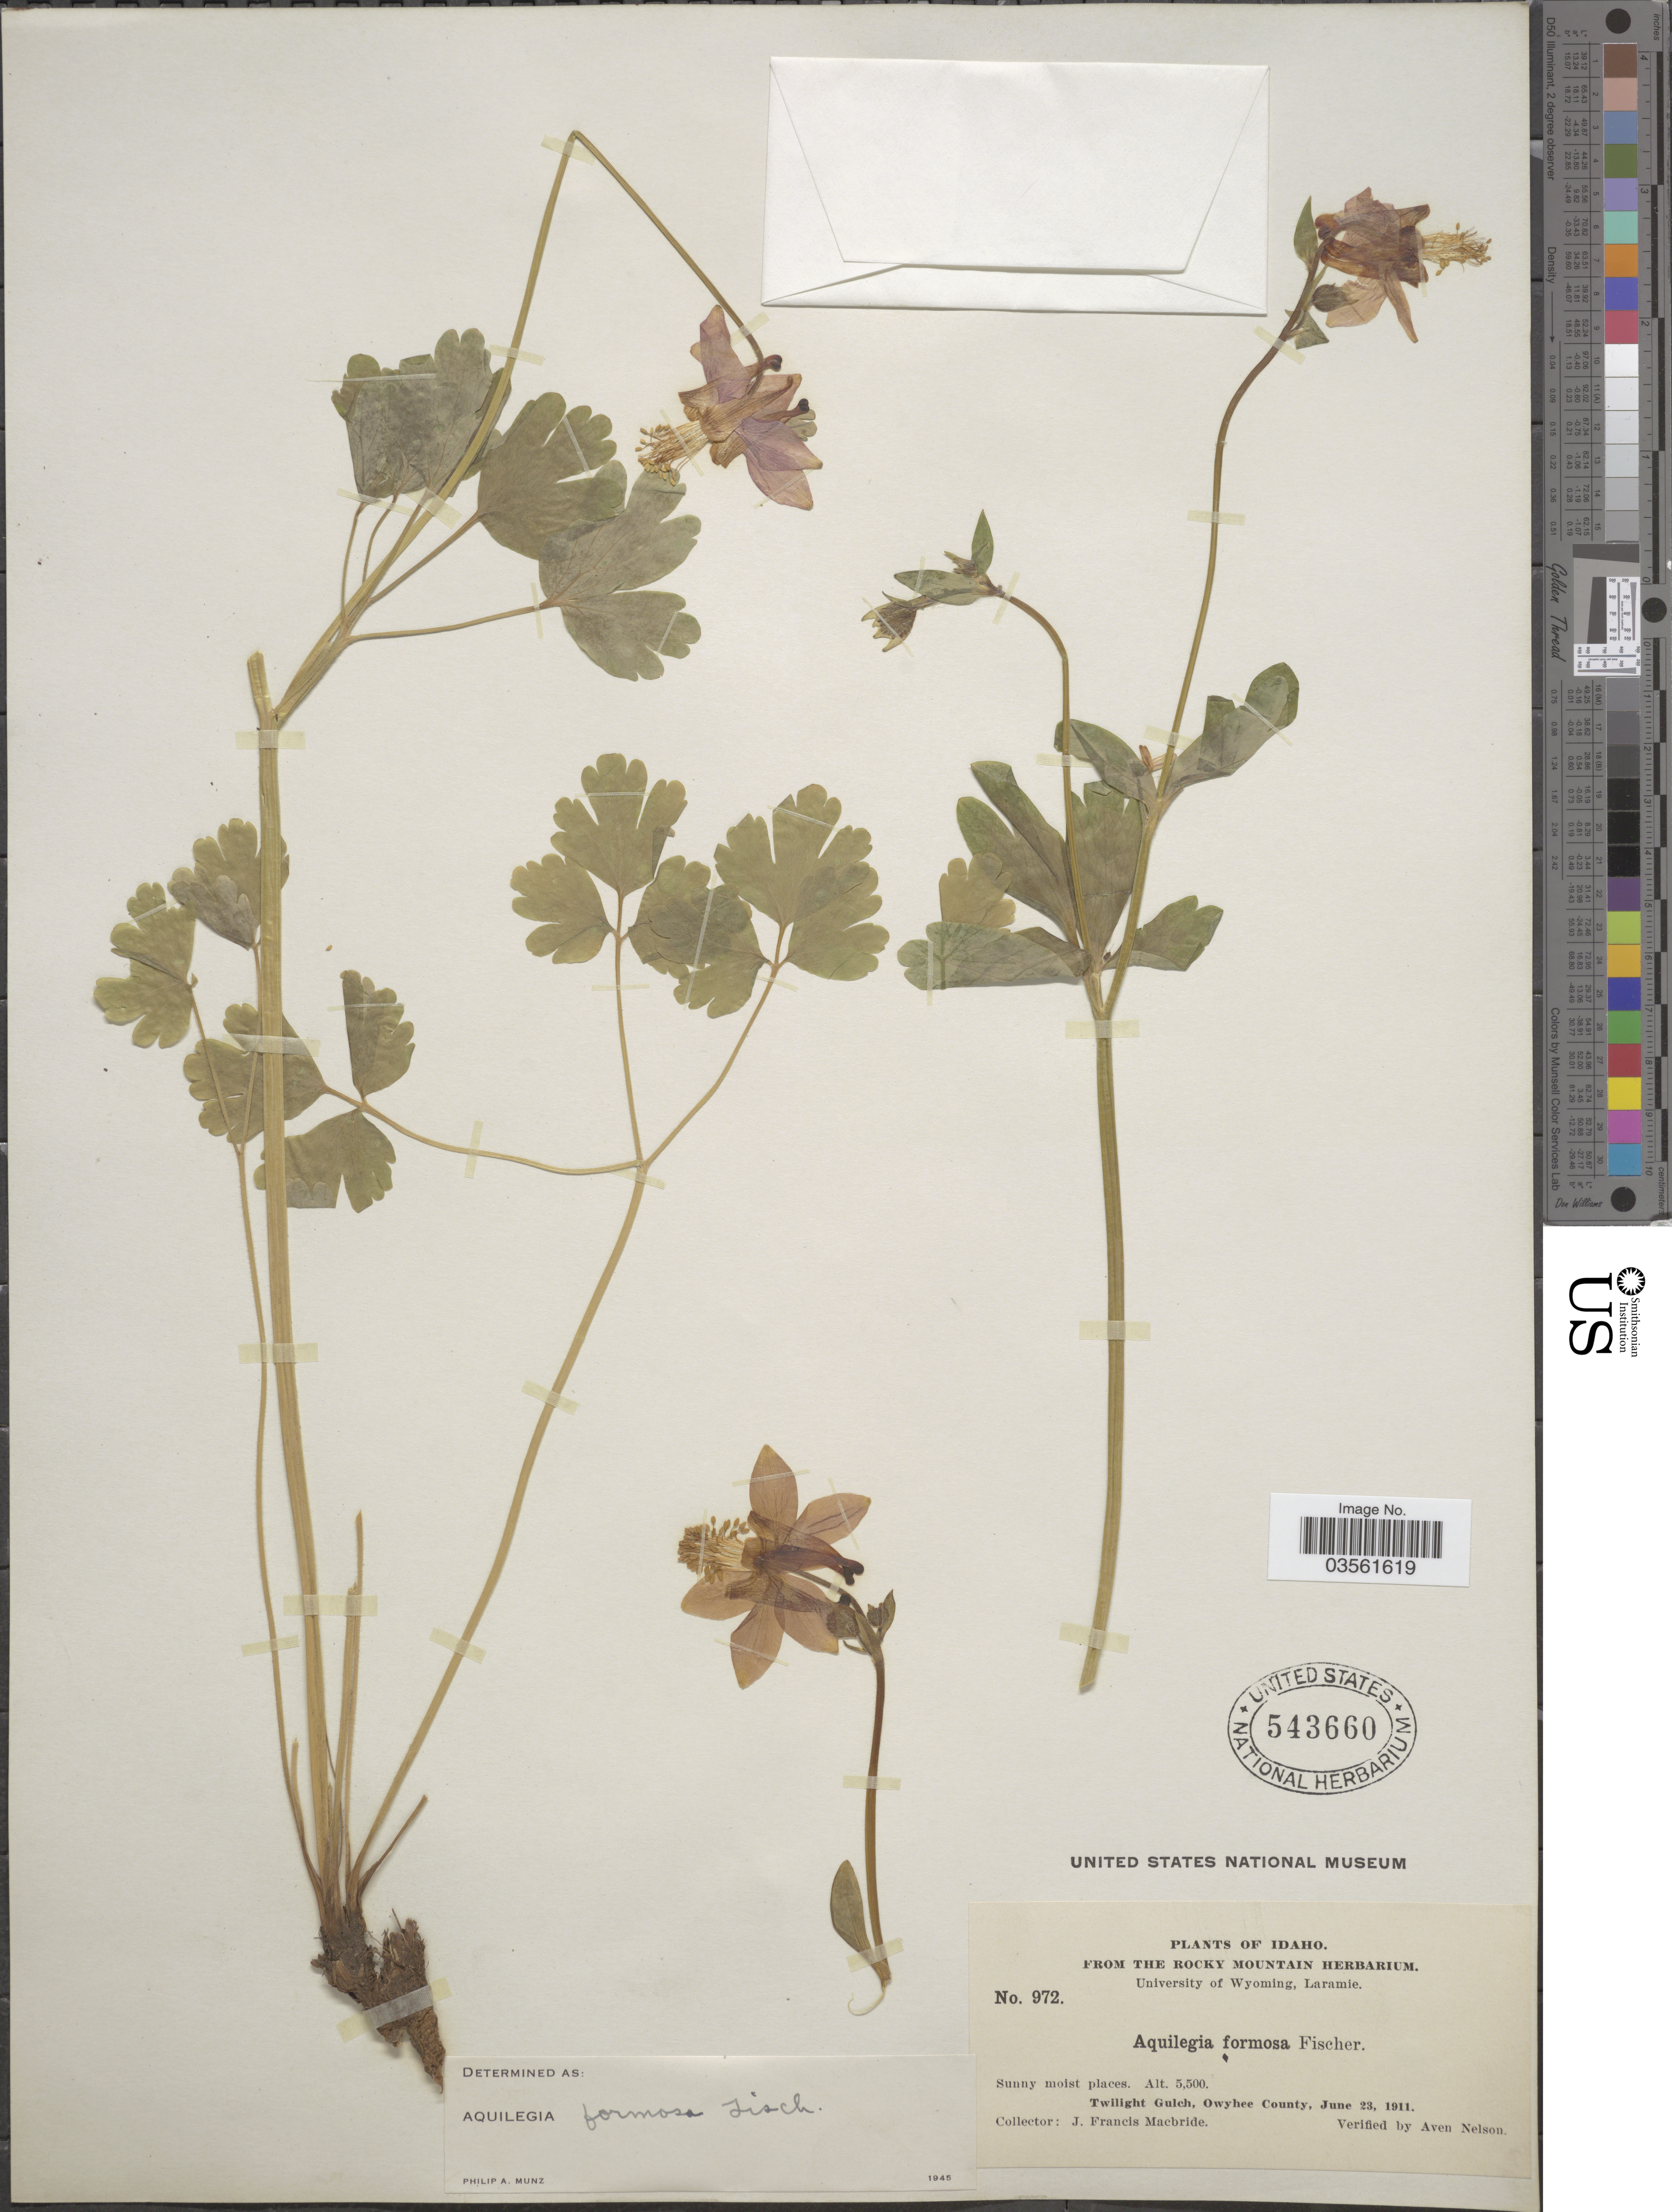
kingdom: Plantae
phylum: Tracheophyta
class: Magnoliopsida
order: Ranunculales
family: Ranunculaceae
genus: Aquilegia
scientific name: Aquilegia formosa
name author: Fisch. ex DC.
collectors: J. F. Macbride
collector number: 972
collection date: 1911-06-23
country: United States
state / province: Idaho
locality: Sunny moist places. Twilight gulch, Owyhee County.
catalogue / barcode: US 543660